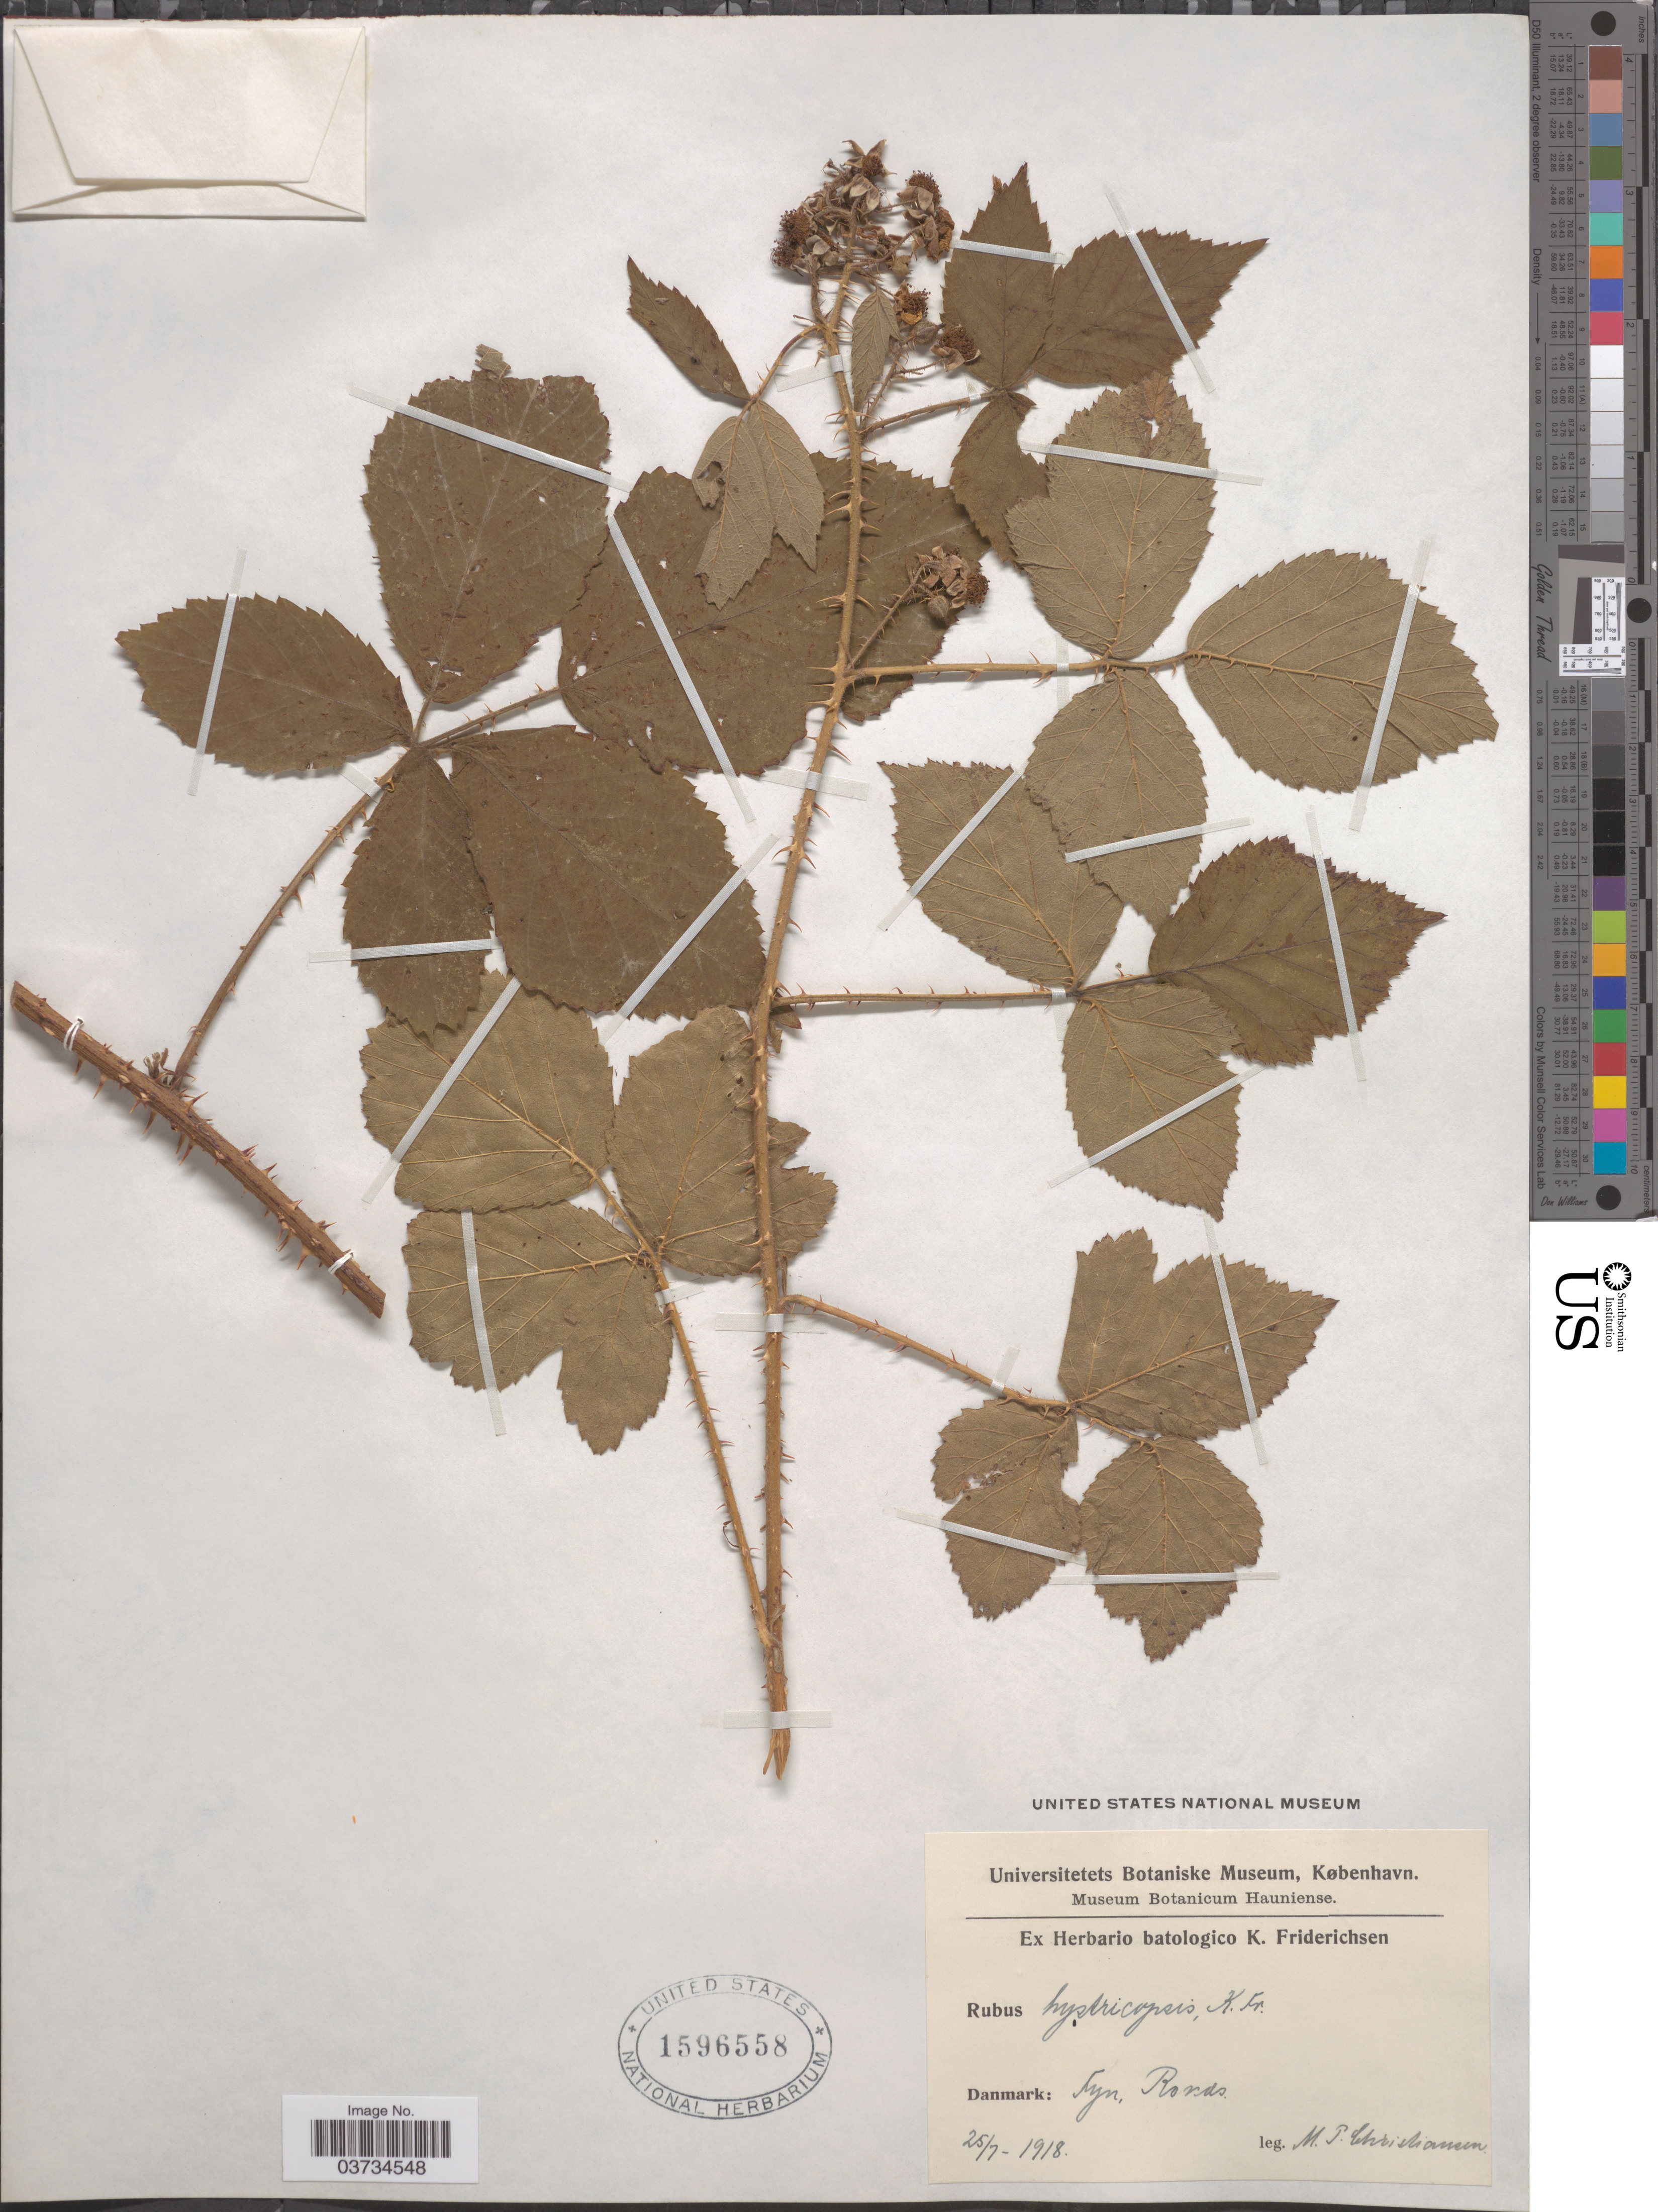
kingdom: Plantae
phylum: Tracheophyta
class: Magnoliopsida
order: Rosales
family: Rosaceae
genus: Rubus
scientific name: Rubus hystricopsis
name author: (Frid.) Å. Gust.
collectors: M. Christiansen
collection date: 1918-07-25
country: Denmark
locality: Fyn, Ronds.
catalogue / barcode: US 1596558